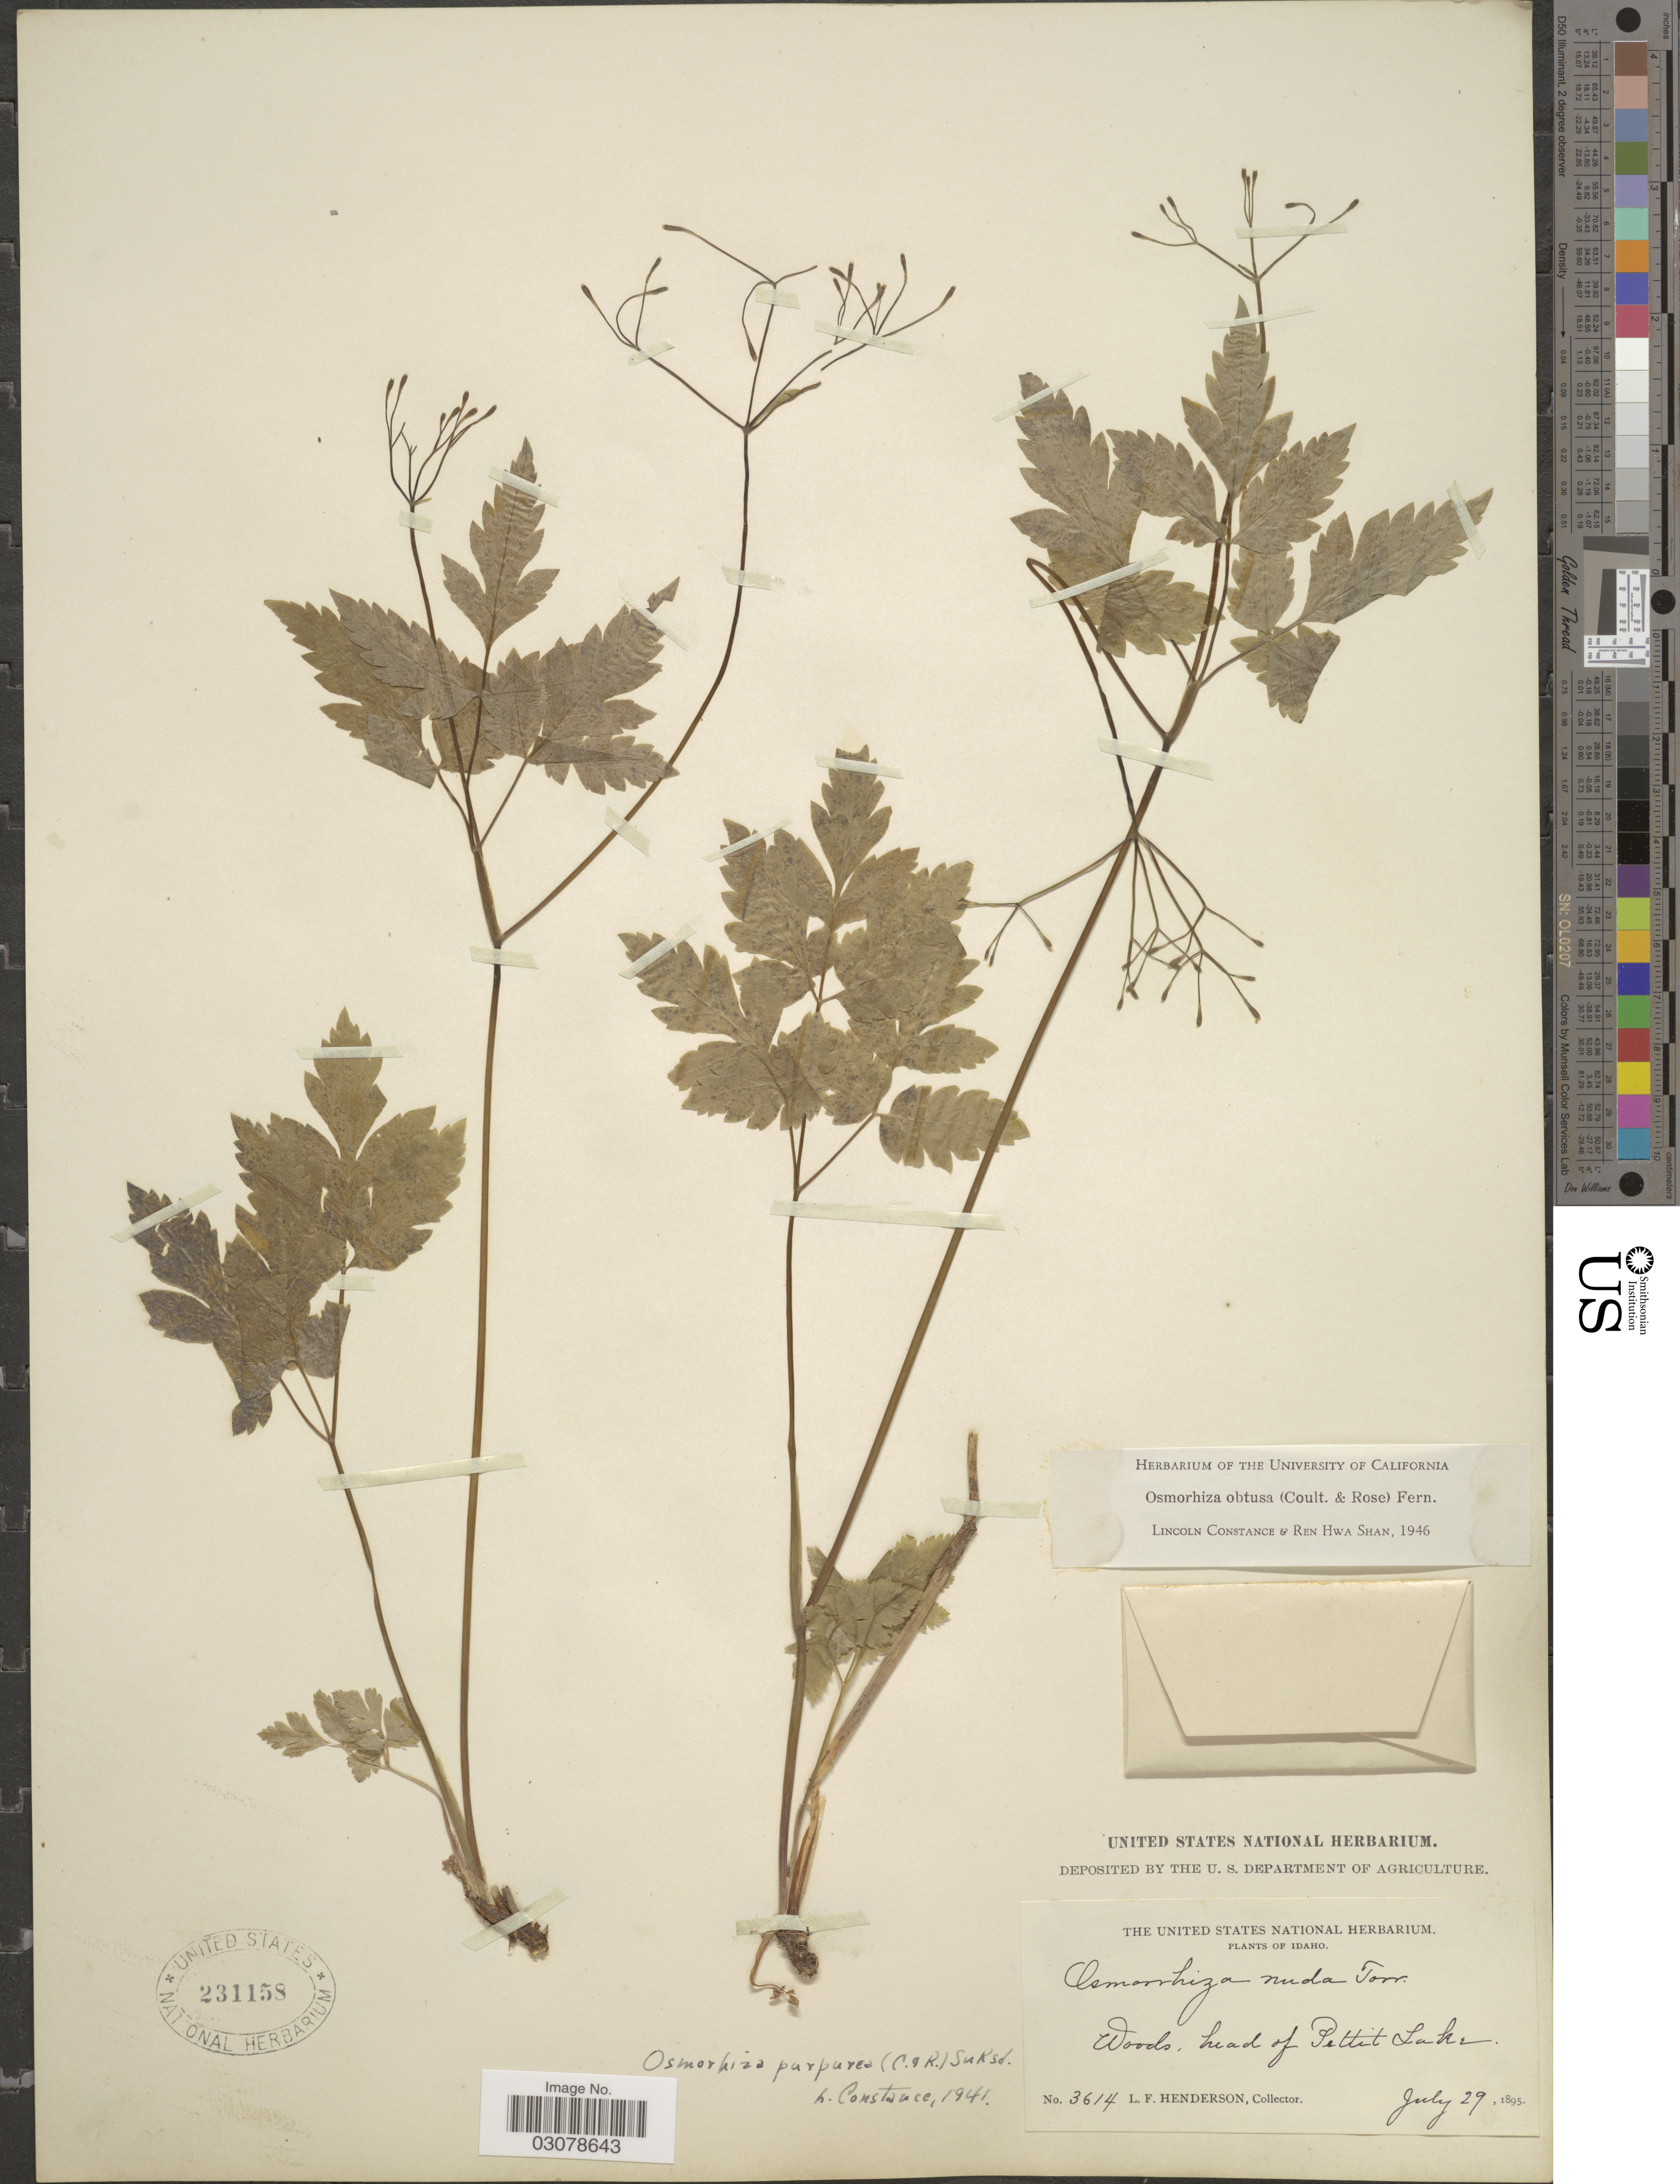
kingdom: Plantae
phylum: Tracheophyta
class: Magnoliopsida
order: Apiales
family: Apiaceae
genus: Osmorhiza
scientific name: Osmorhiza obtusa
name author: (J.M. Coult. & Rose) Fernald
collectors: L. Henderson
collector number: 3614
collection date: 1895-07-29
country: United States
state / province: Idaho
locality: Woods, head of Pettit Lake.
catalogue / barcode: US 231158